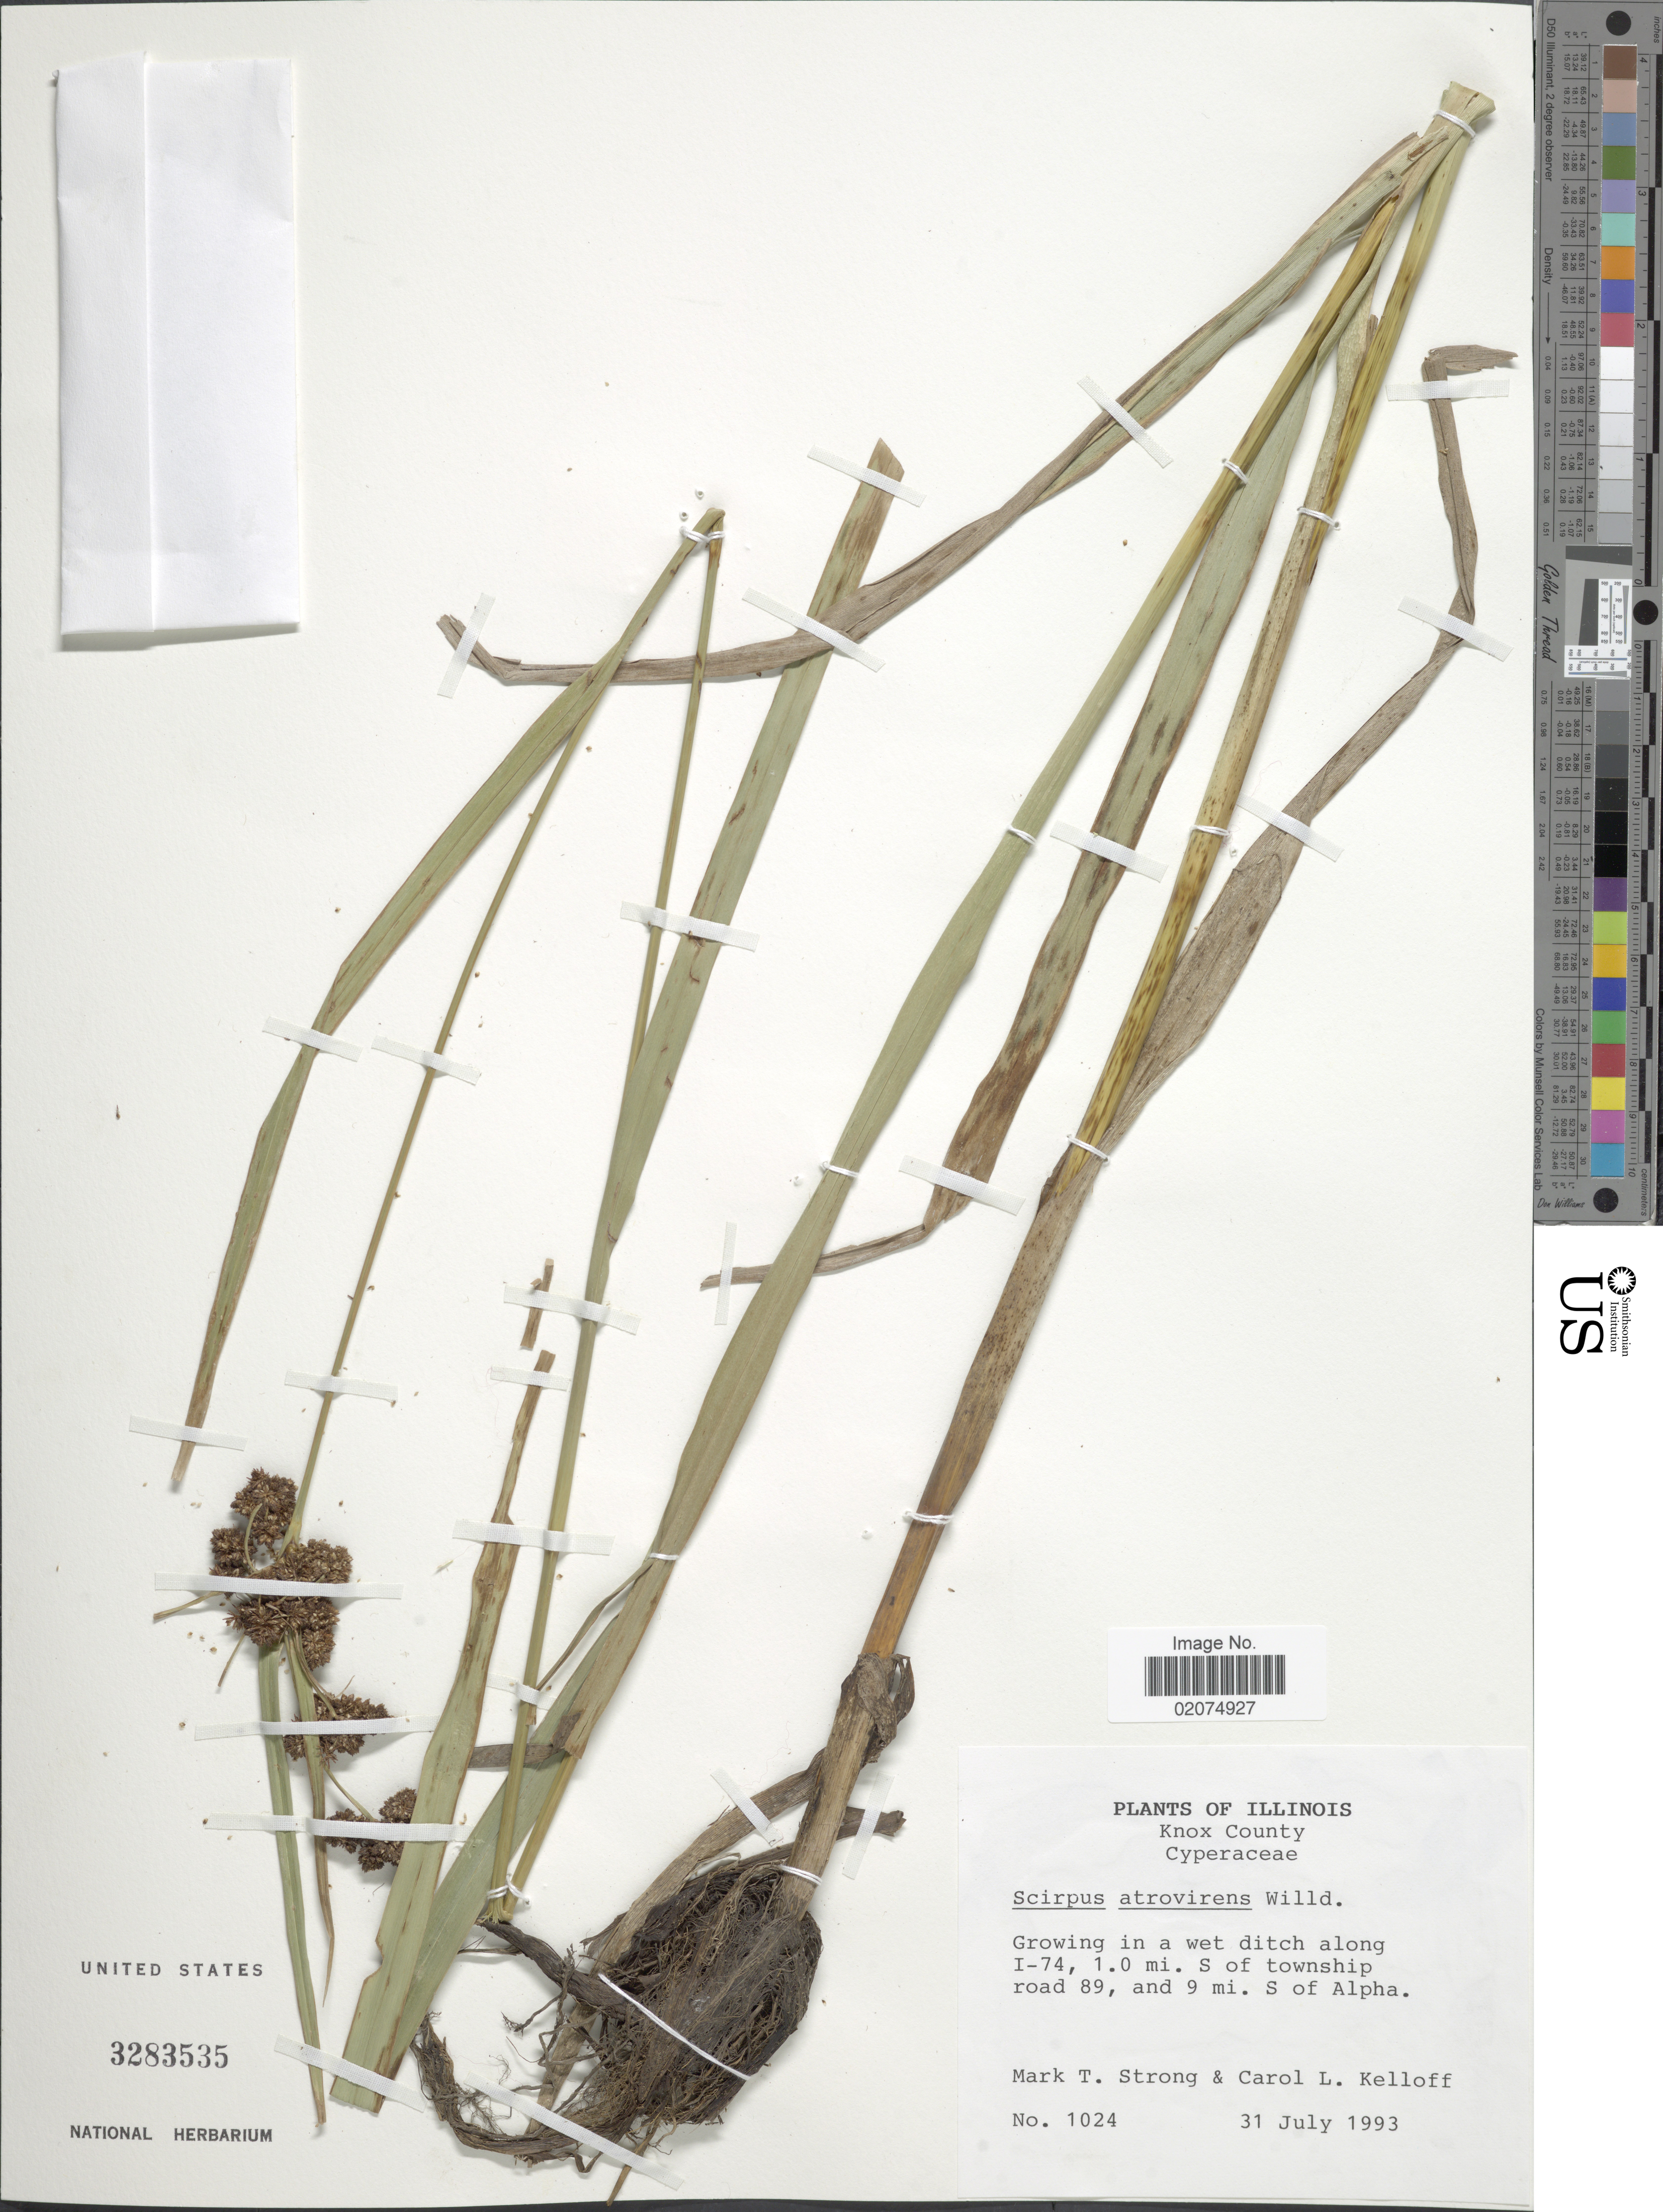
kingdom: Plantae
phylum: Tracheophyta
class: Liliopsida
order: Poales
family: Cyperaceae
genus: Scirpus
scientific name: Scirpus atrovirens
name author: Willd.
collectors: M. T. Strong & C. L. Kelloff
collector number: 1024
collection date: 1993-07-31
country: United States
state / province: Illinois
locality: Knox County, along I-74, 1.0 mi S of township road 89, and 9 mi S of Alpha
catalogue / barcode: US 3283535